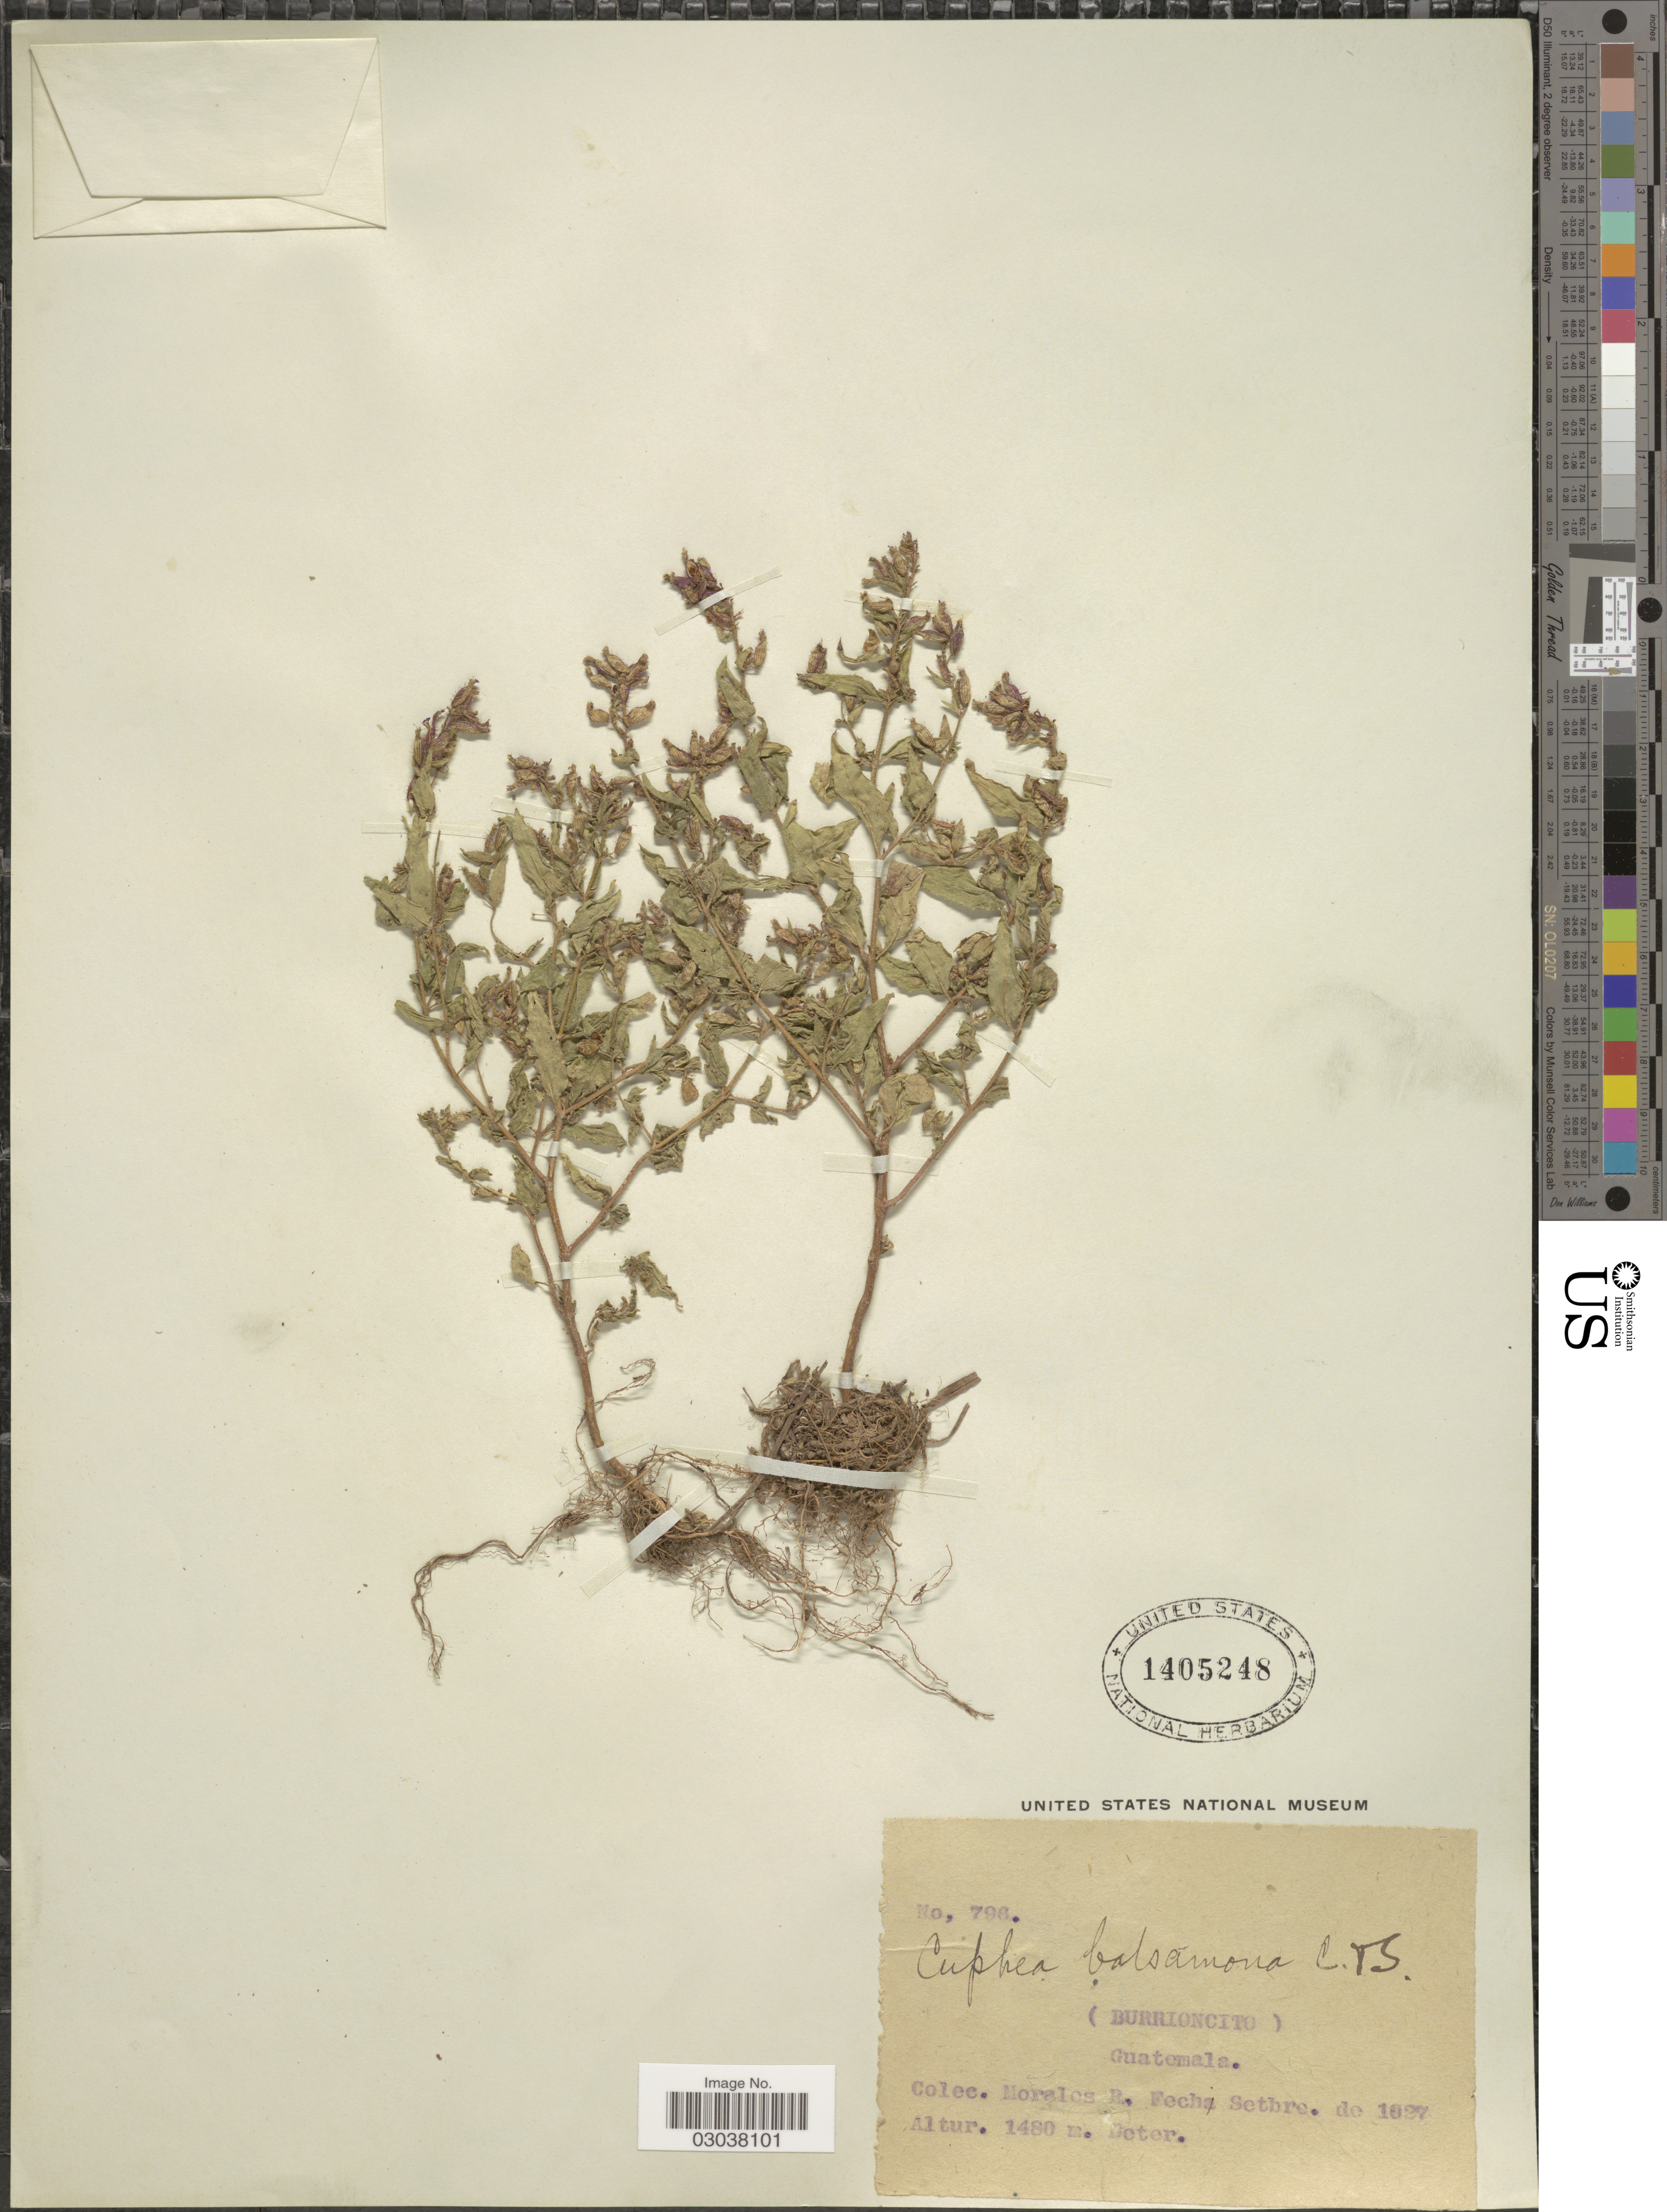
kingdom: Plantae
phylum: Tracheophyta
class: Magnoliopsida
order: Myrtales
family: Lythraceae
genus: Cuphea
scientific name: Cuphea carthagenensis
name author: (Jacq.) J.F. Macbr.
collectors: R. Morales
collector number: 796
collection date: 1927-09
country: Guatemala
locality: (Burrioncito).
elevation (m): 1480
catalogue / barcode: US 1405248